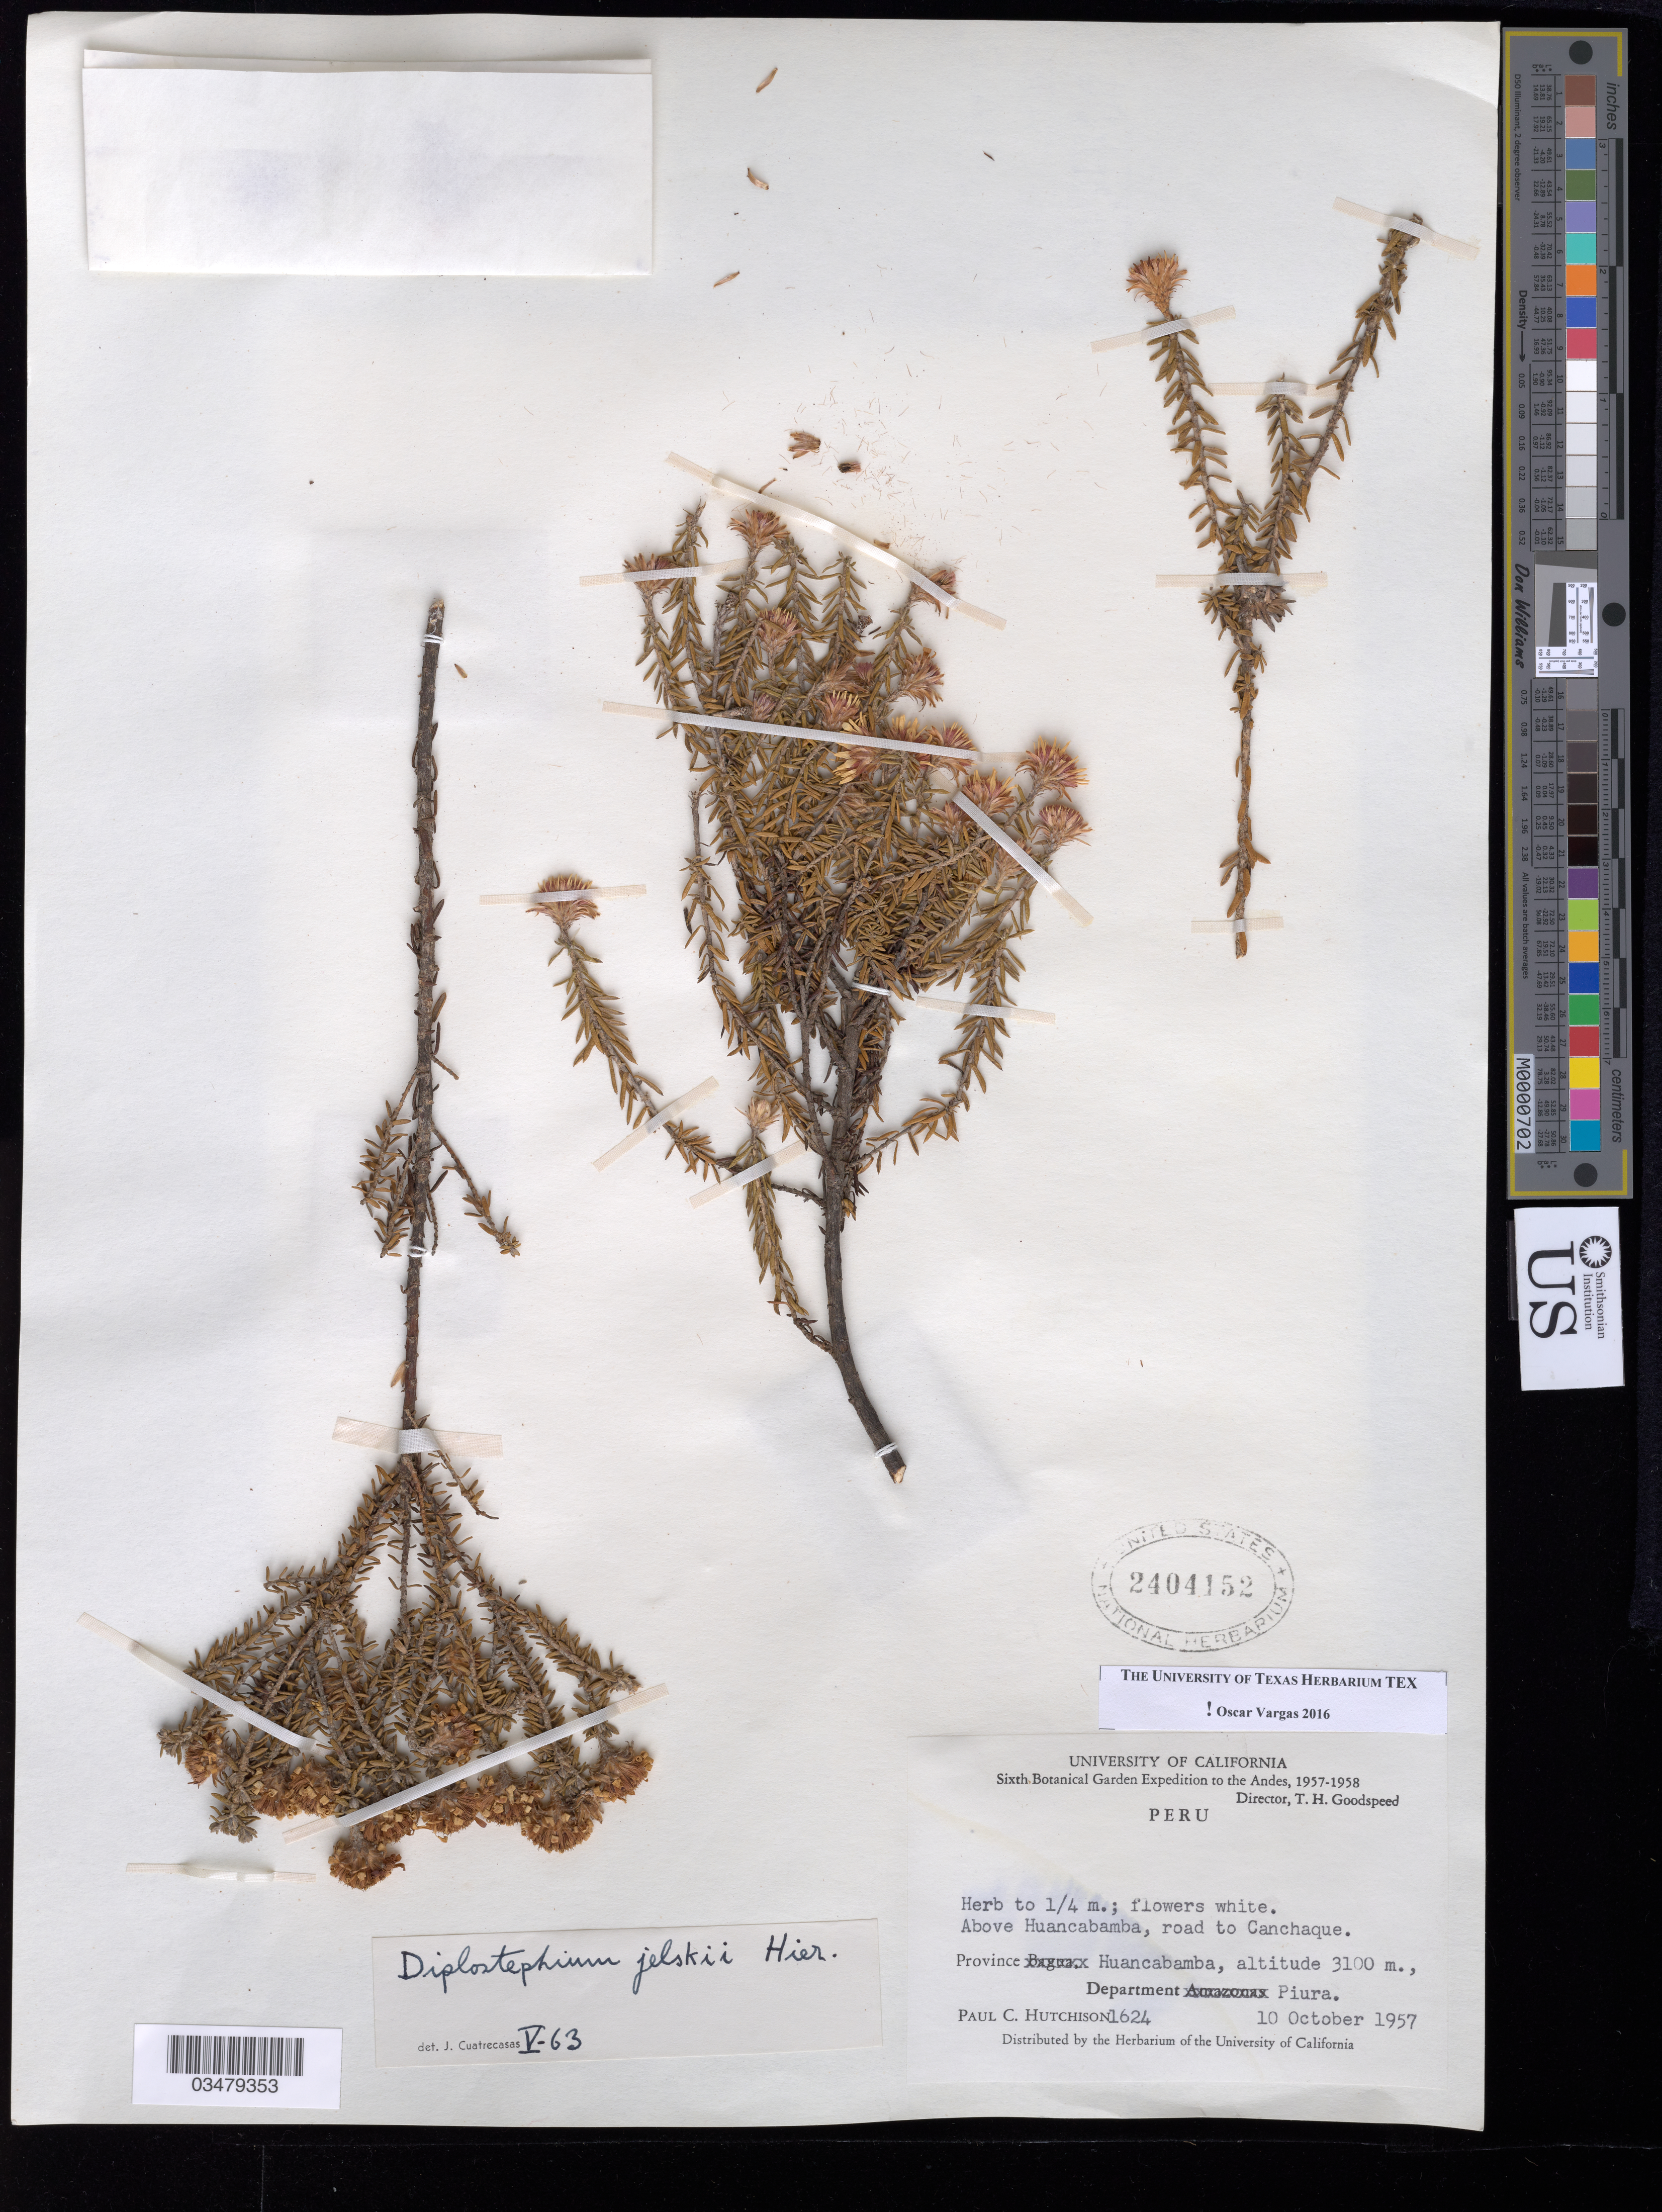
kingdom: Plantae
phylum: Tracheophyta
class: Magnoliopsida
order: Asterales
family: Asteraceae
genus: Diplostephium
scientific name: Diplostephium jelskii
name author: Hieron.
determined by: Vargas, Oscar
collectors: P. C. Hutchison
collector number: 1624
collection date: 1957-10-10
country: Peru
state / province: Piura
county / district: Huancabamba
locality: Andes, above Huancabamba, road to Canchaque, Dept. Piura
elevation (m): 3000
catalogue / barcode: US 2404152